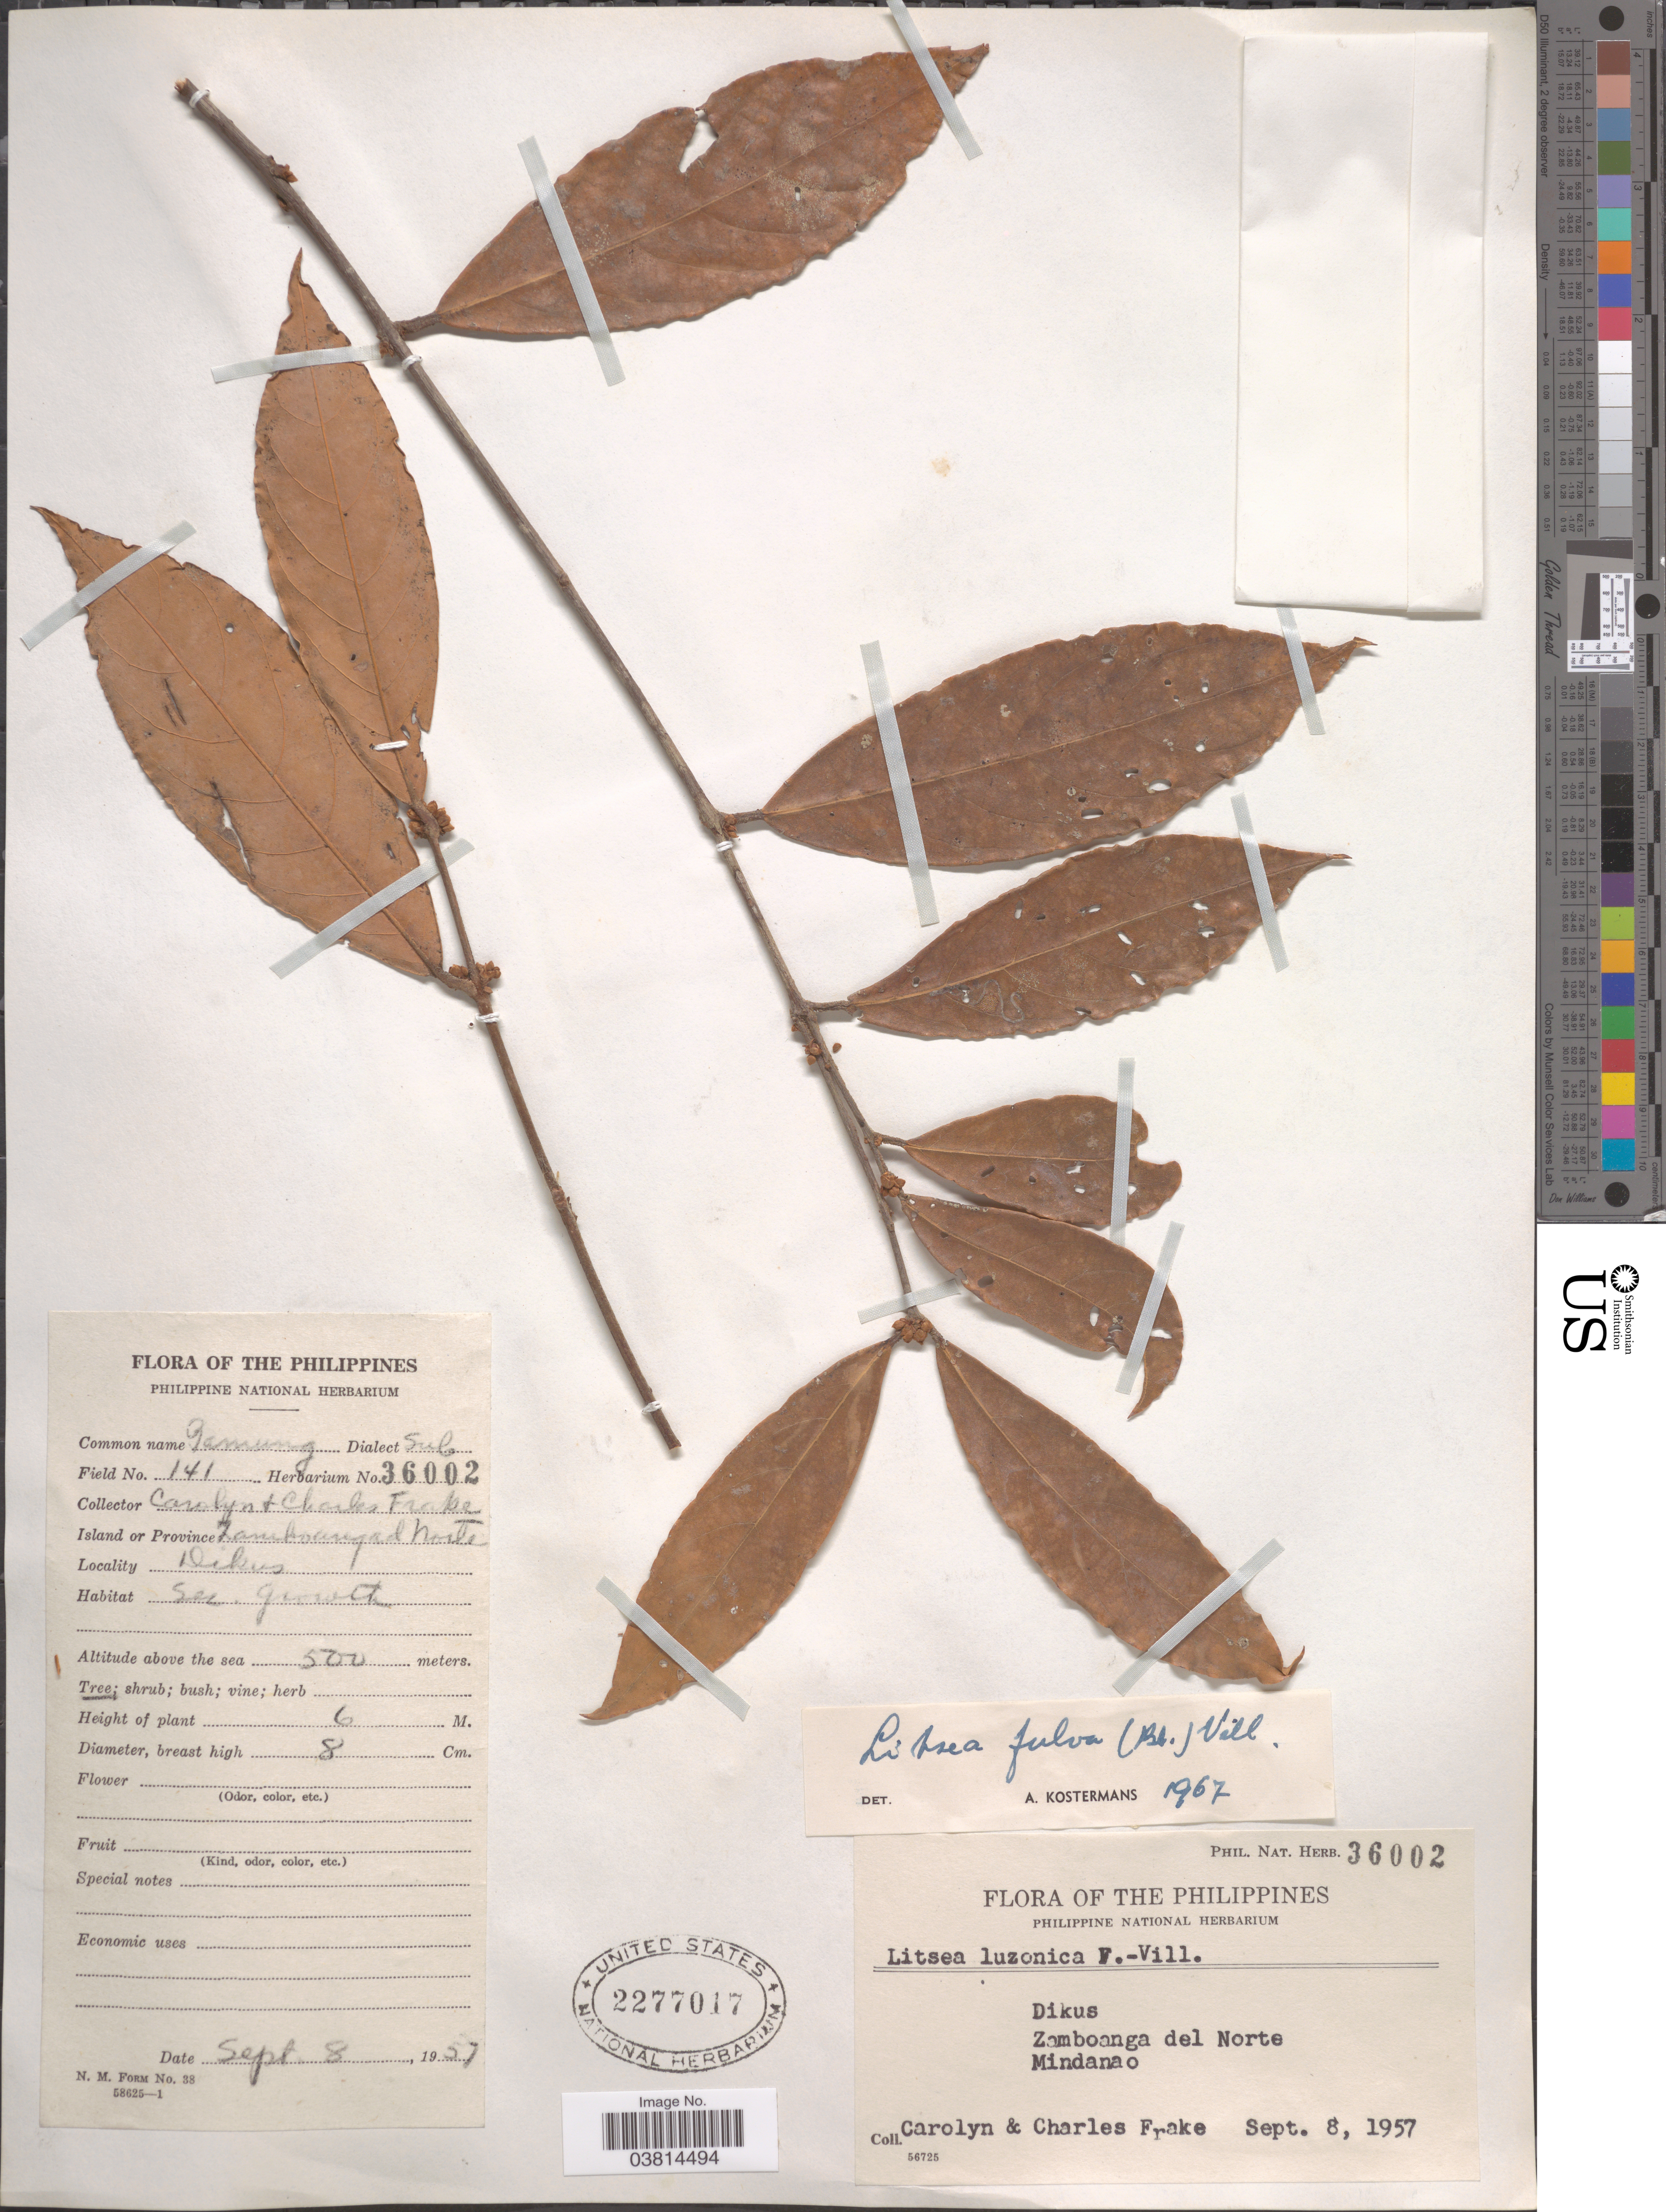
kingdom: Plantae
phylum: Tracheophyta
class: Magnoliopsida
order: Laurales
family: Lauraceae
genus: Litsea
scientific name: Litsea fulva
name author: (Blume) Fern.-Vill.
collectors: C. M. Frake & C. O. Frake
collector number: Phil.Nat.Herb. 36002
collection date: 1957-09-08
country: Philippines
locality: Dikus. Zamboanga del Norte. Mindanao.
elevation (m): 500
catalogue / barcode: US 2277017